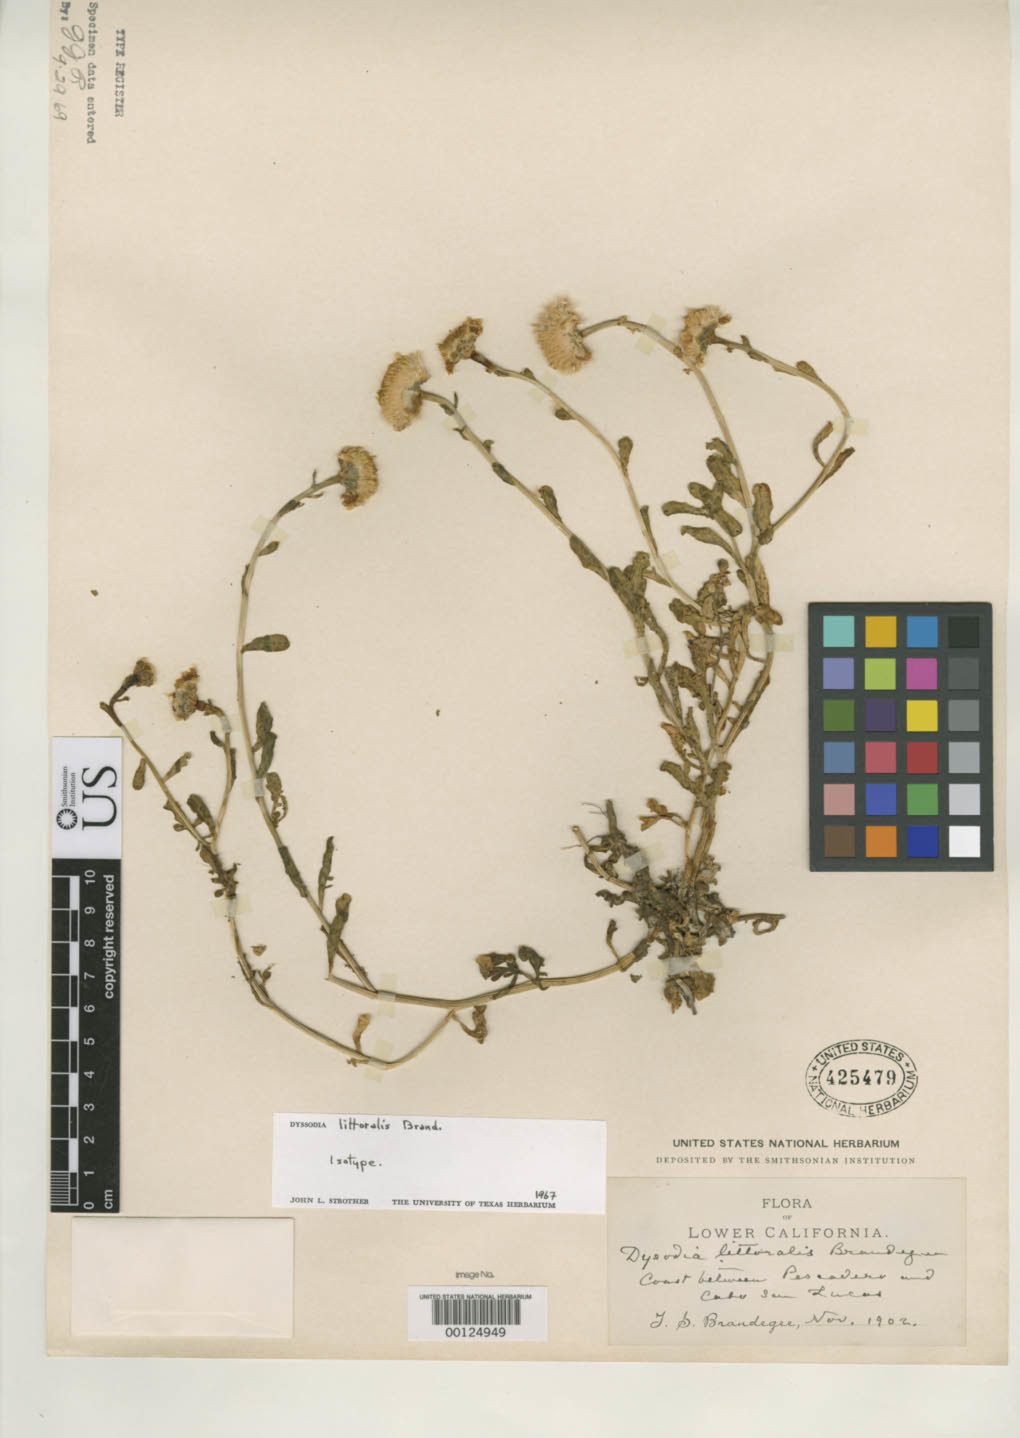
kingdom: Plantae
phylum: Tracheophyta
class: Magnoliopsida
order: Asterales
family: Asteraceae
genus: Dyssodia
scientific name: Dyssodia littoralis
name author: Brandegee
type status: Isolectotype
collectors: T. S. Brandegee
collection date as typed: Nov 1902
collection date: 1902-11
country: Mexico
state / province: Baja California Sur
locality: Between Pescadero and Cabo San Lucas.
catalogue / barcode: US 425479